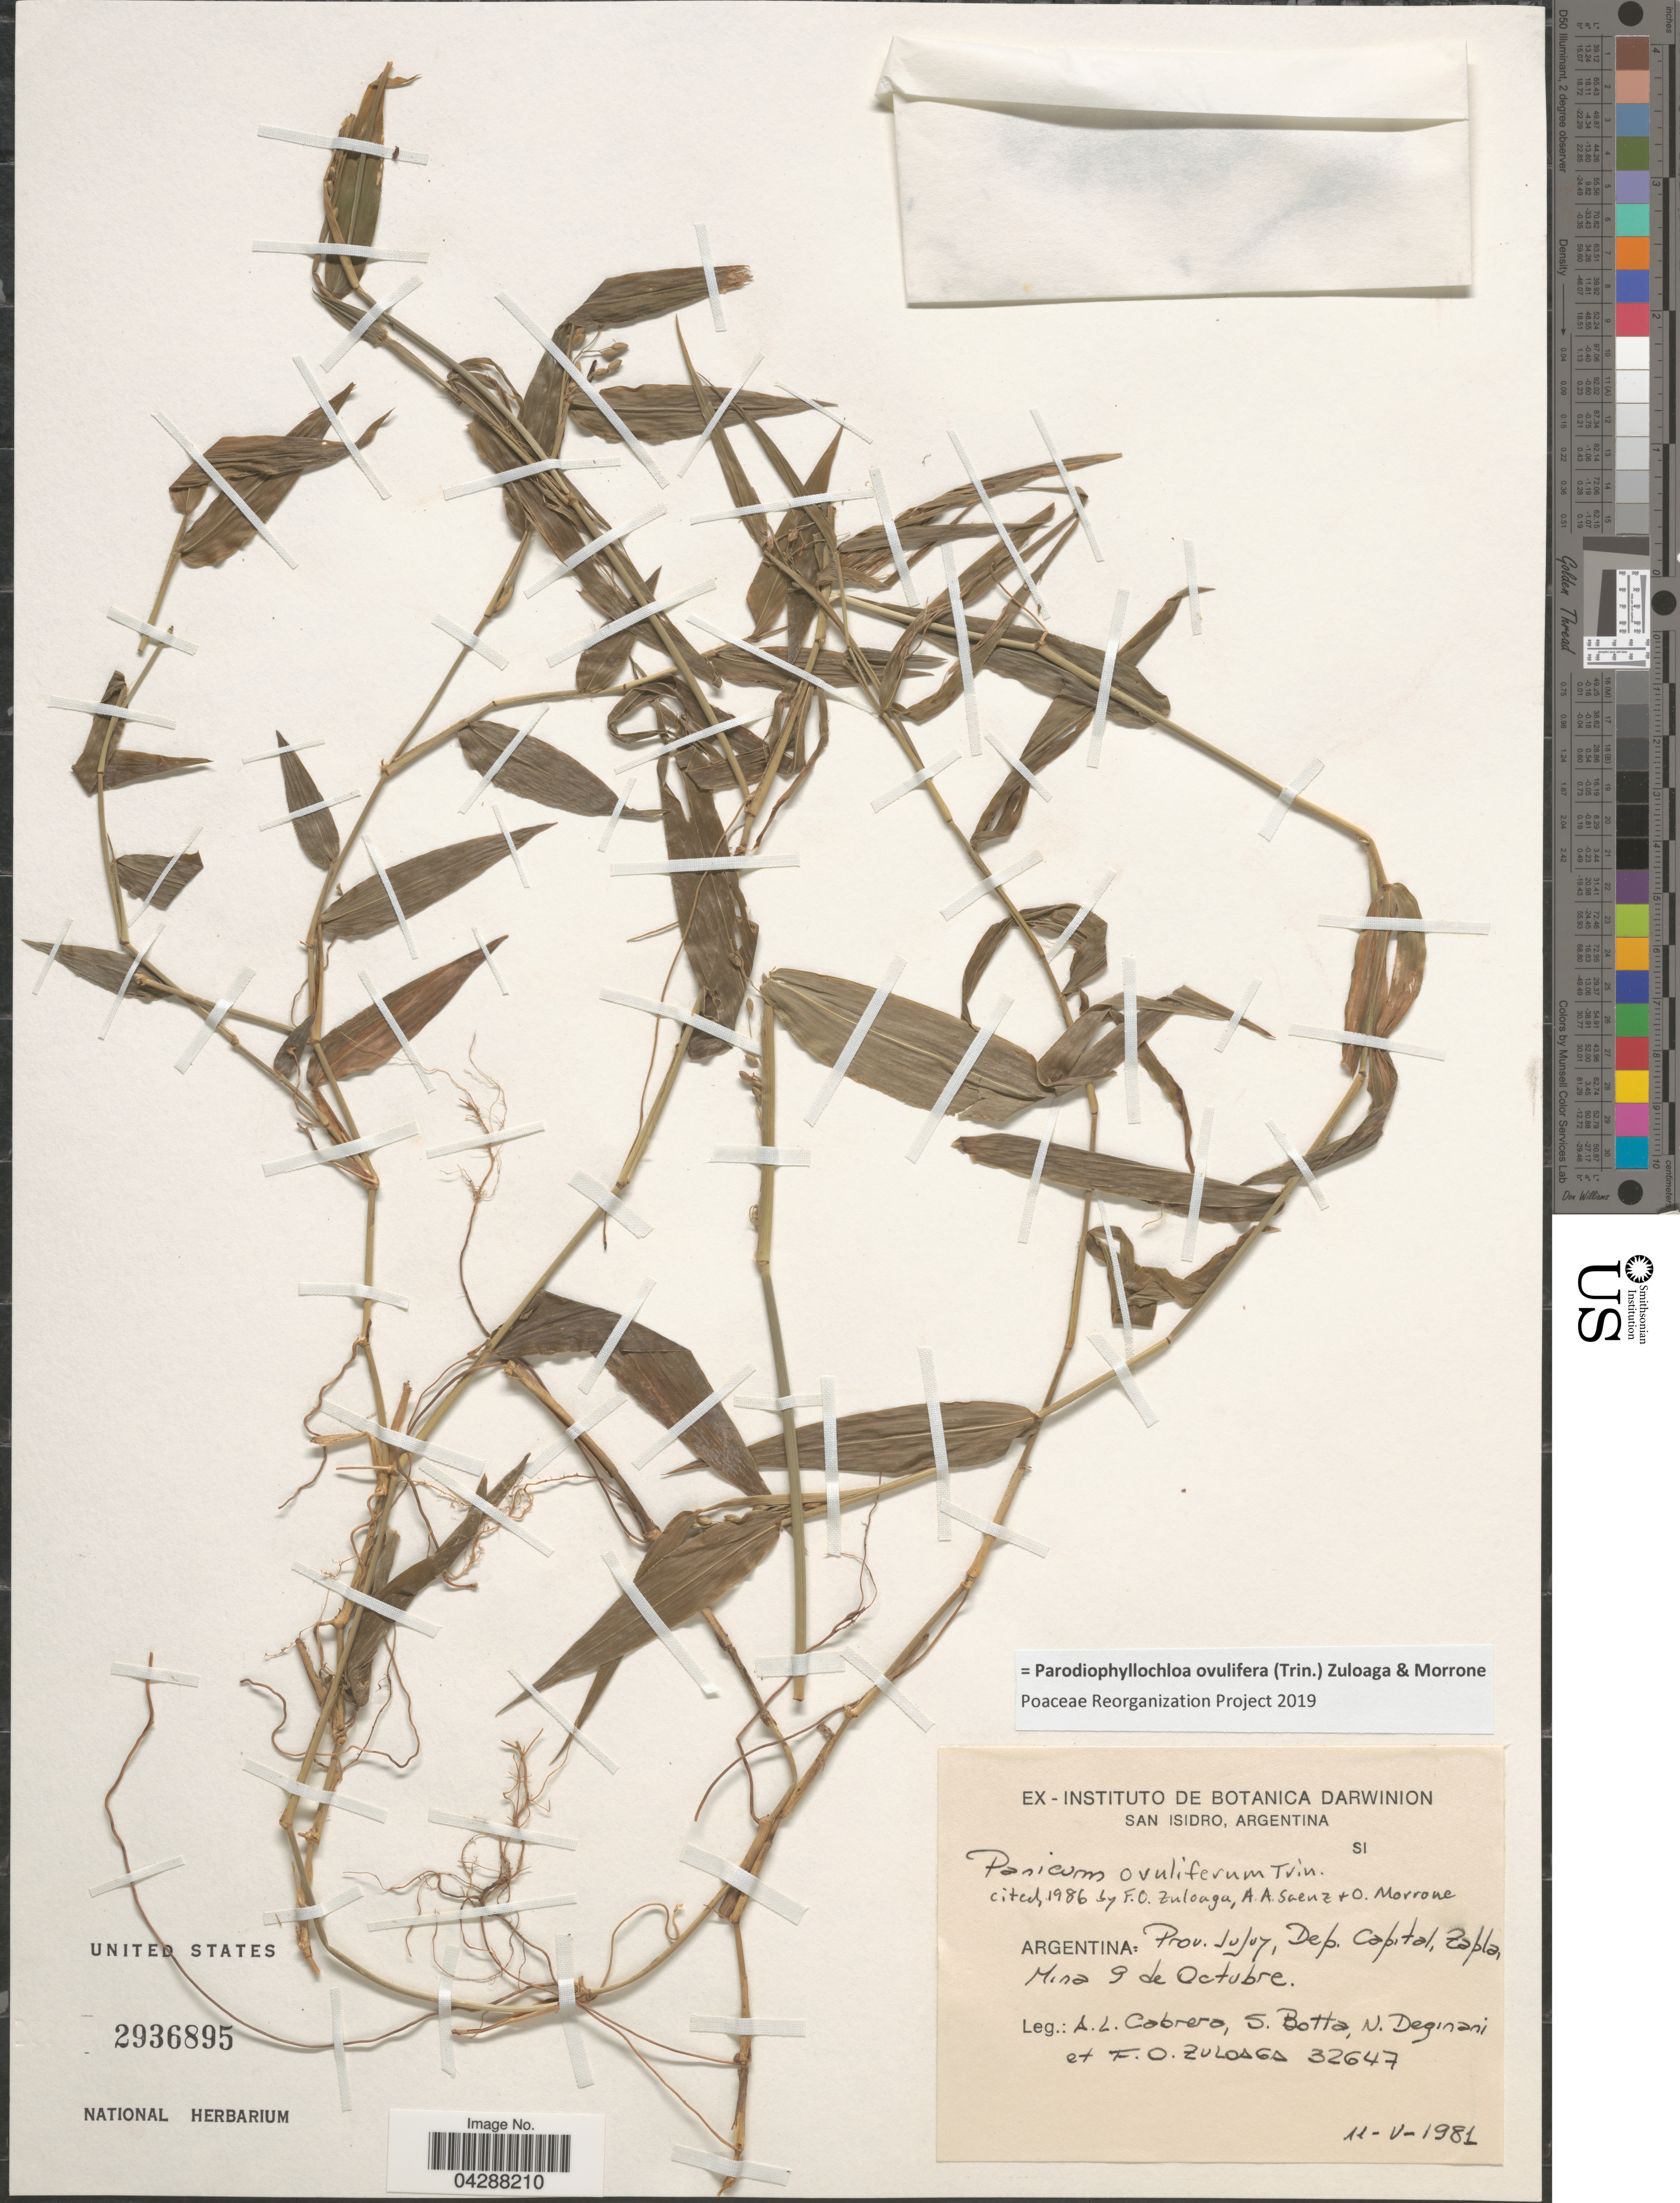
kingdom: Plantae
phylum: Tracheophyta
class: Liliopsida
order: Poales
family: Poaceae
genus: Parodiophyllochloa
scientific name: Parodiophyllochloa ovulifera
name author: (Trin.) Zuloaga & Morrone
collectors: A. L. Cabrera, S. Botta, N. Deginani & F. Zuloaga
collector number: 32647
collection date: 1981-05-11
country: Argentina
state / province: Jujuy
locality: Dep. Capital, Zalpla Mina 9 de Octubre.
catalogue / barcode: US 2936895